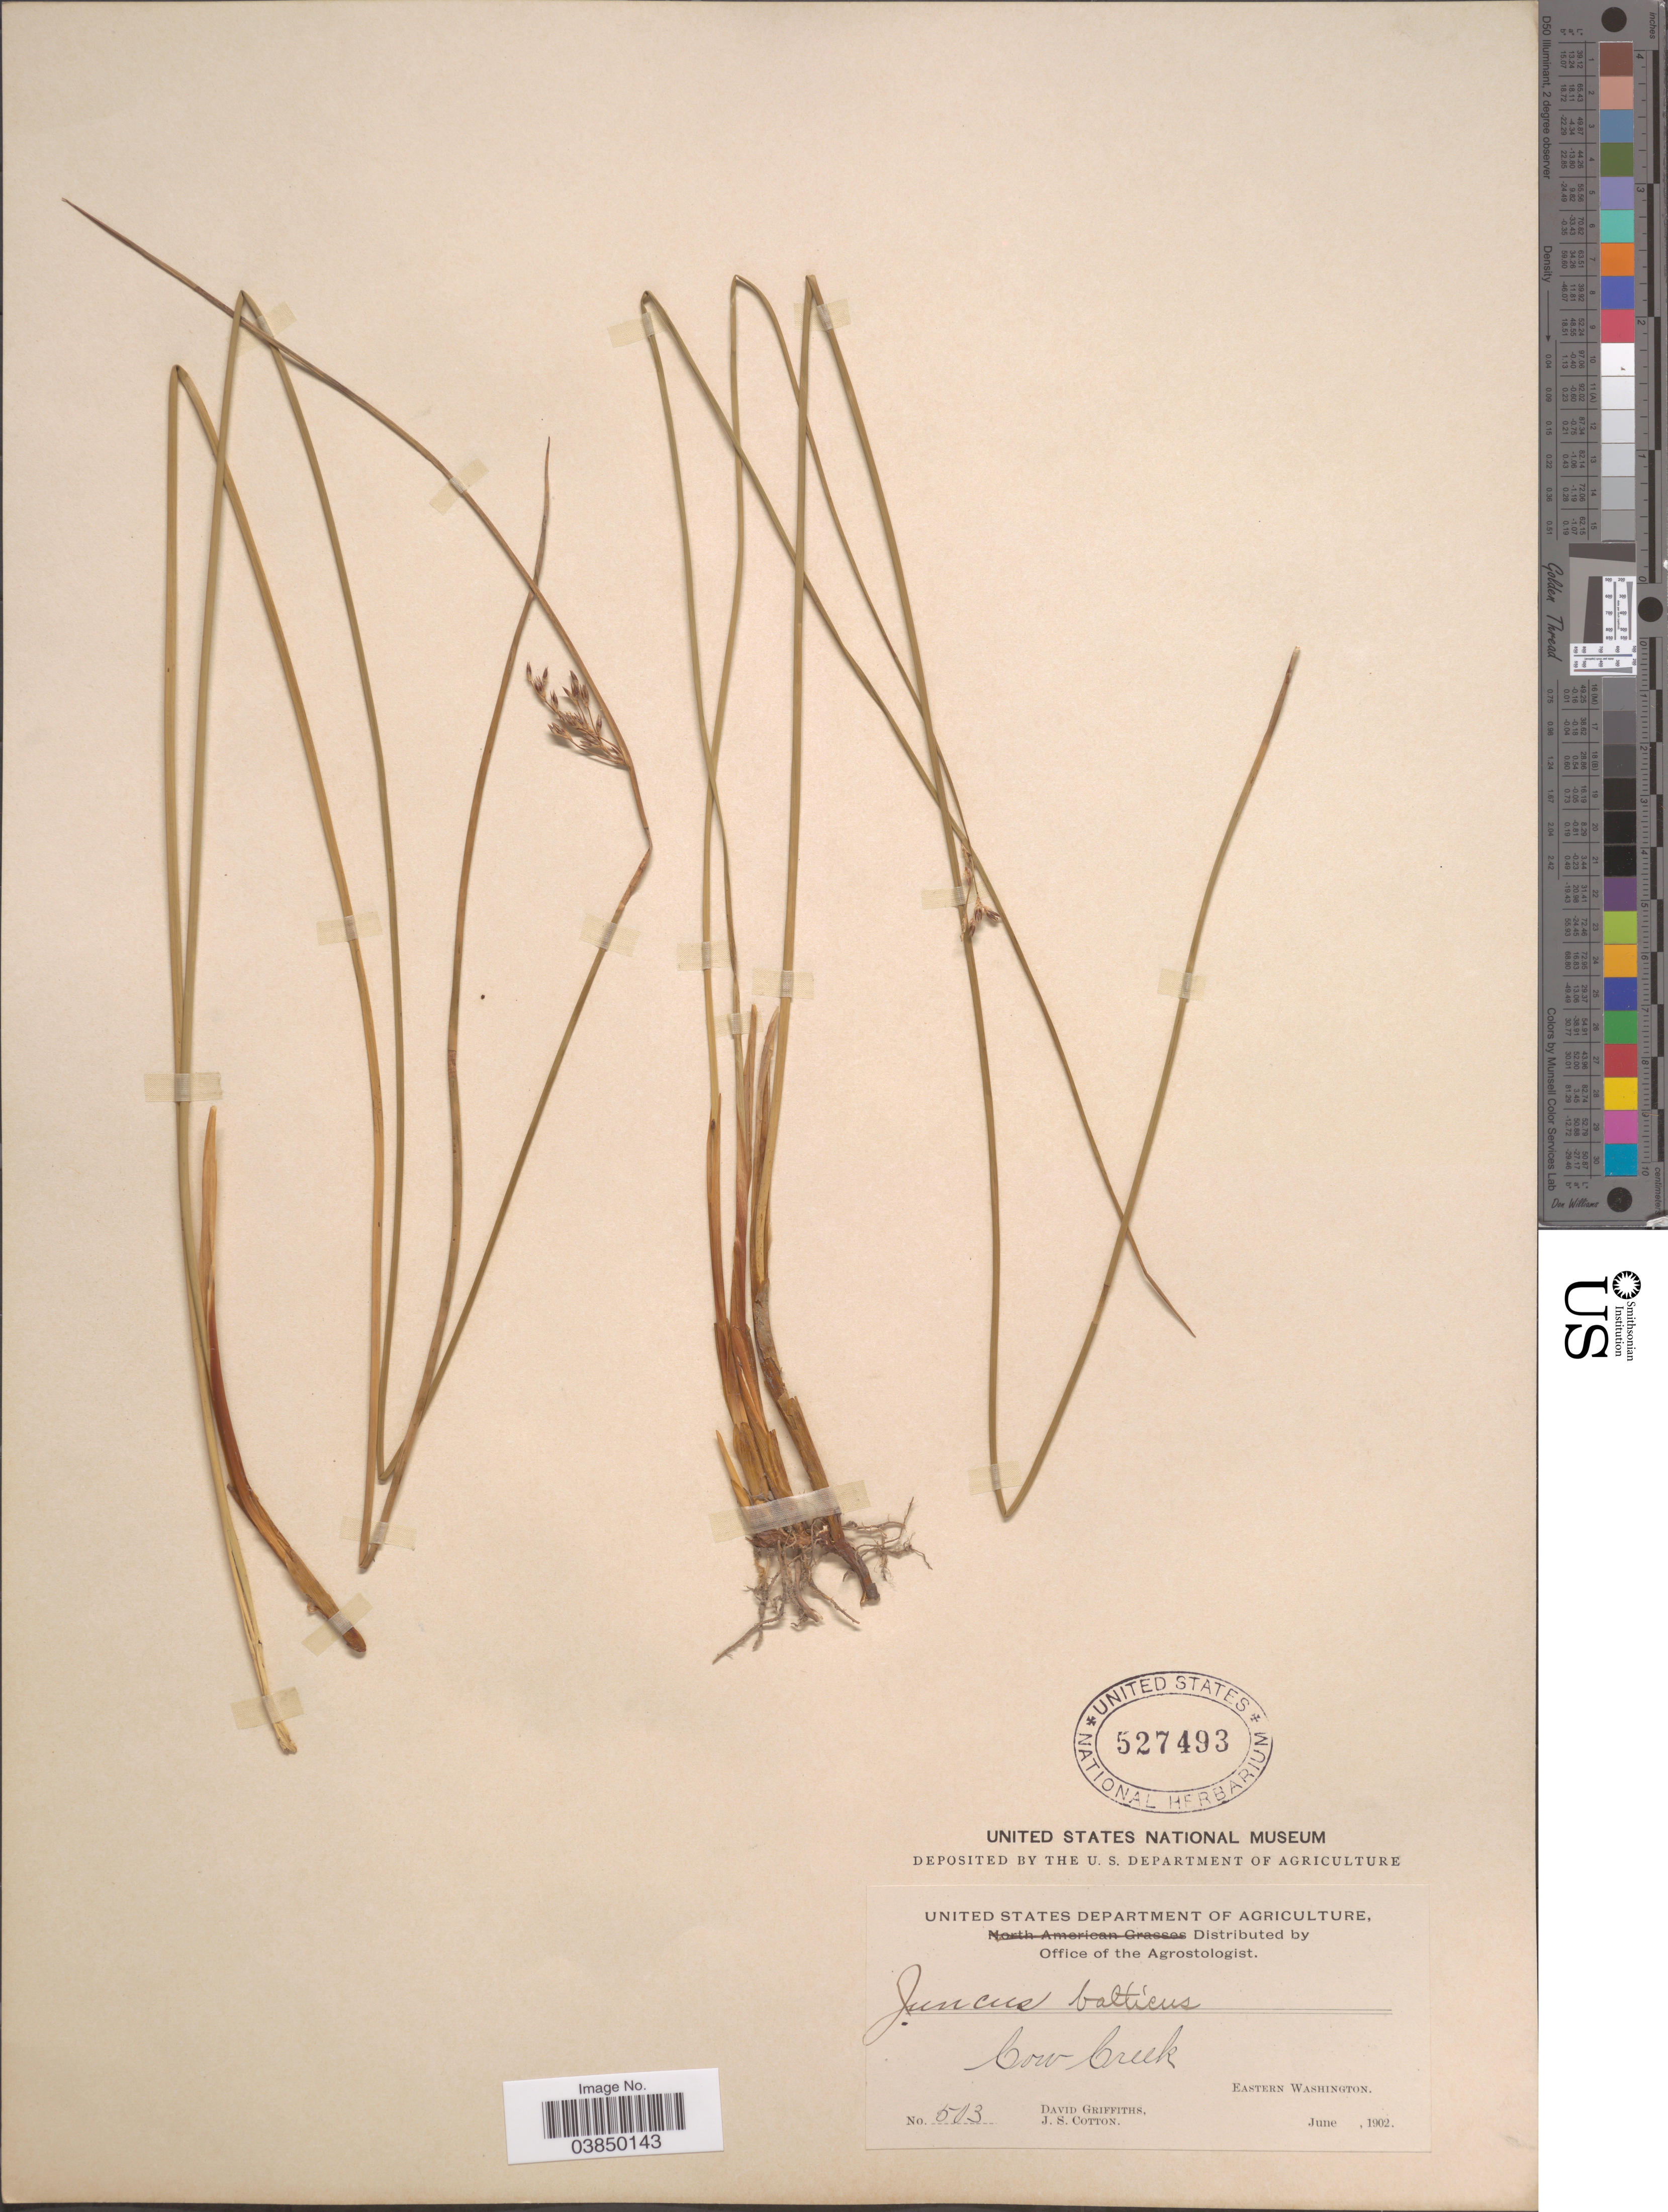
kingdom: Plantae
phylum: Tracheophyta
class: Liliopsida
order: Poales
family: Juncaceae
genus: Juncus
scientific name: Juncus balticus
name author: Willd.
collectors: D. Griffiths & J. S. Cotton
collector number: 503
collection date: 1902-06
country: United States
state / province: Washington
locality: Cow Creek. Eastern Washington.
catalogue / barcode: US 527493